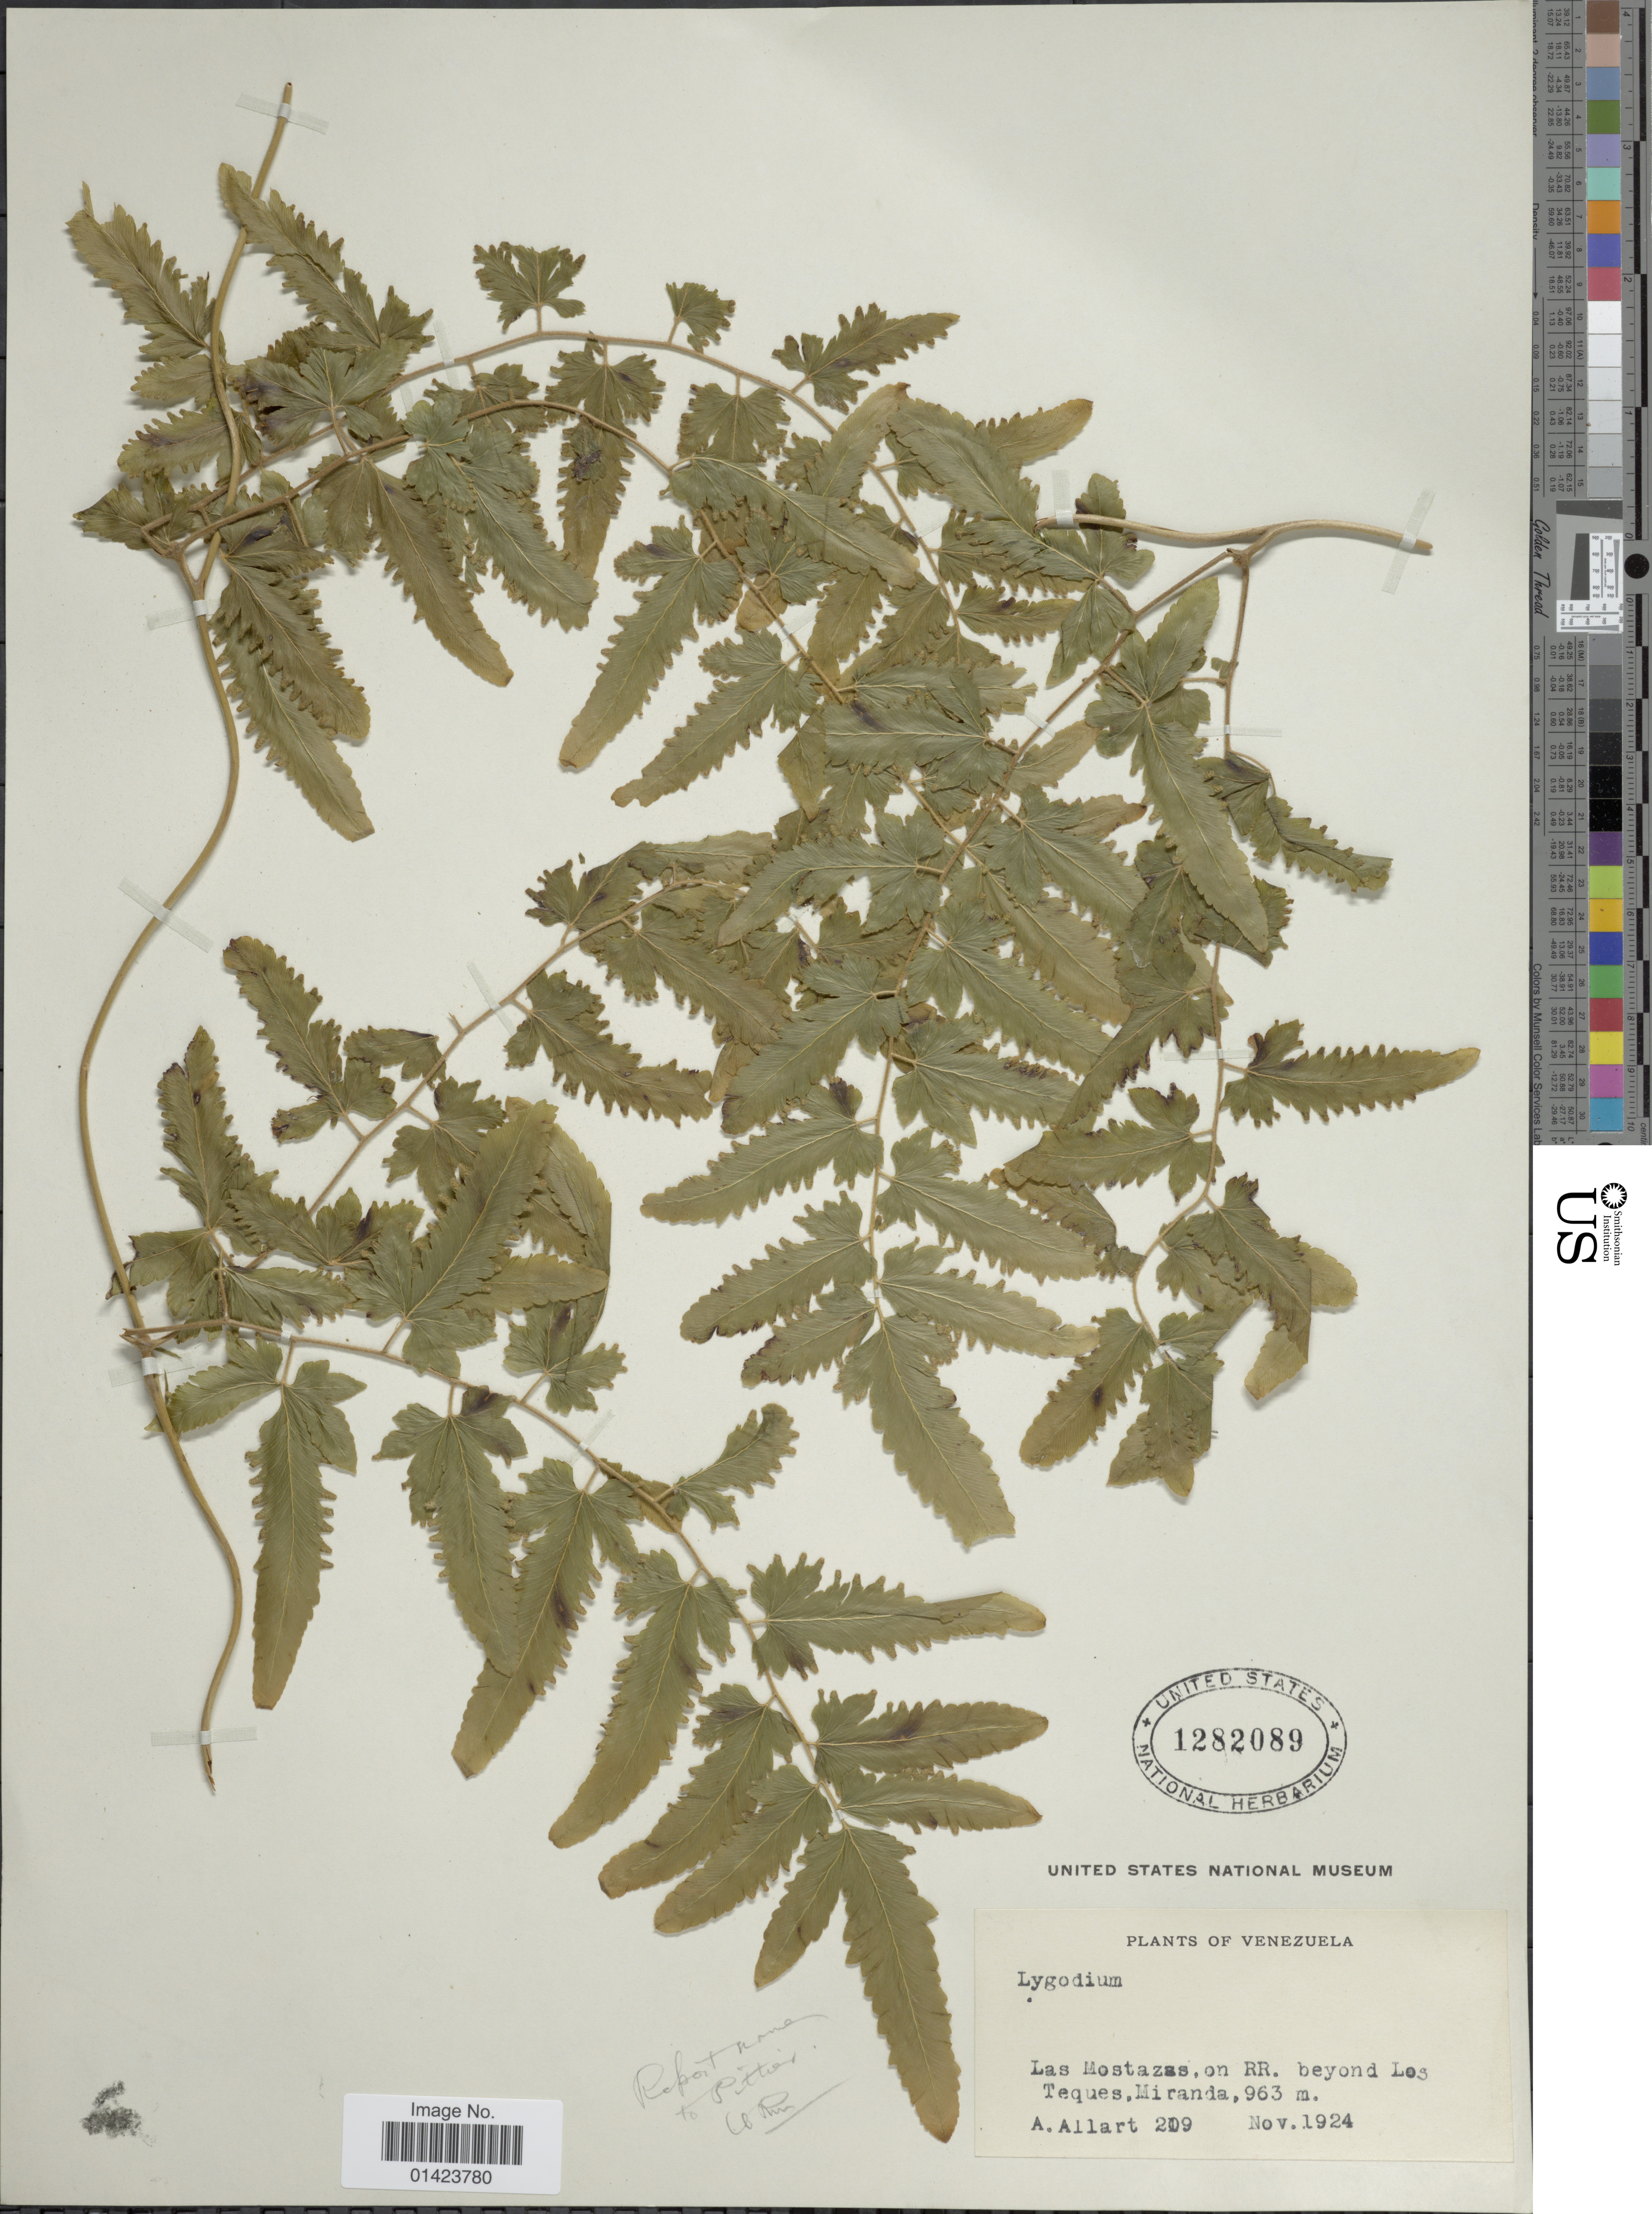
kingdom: Plantae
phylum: Tracheophyta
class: Polypodiopsida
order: Schizaeales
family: Lygodiaceae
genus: Lygodium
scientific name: Lygodium venustum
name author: Sw.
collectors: A. Allart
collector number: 209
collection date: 1924-11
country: Venezuela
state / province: Miranda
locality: La Mostazas, on RR. beyond Los Teques, Miranda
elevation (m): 963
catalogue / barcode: US 1282089